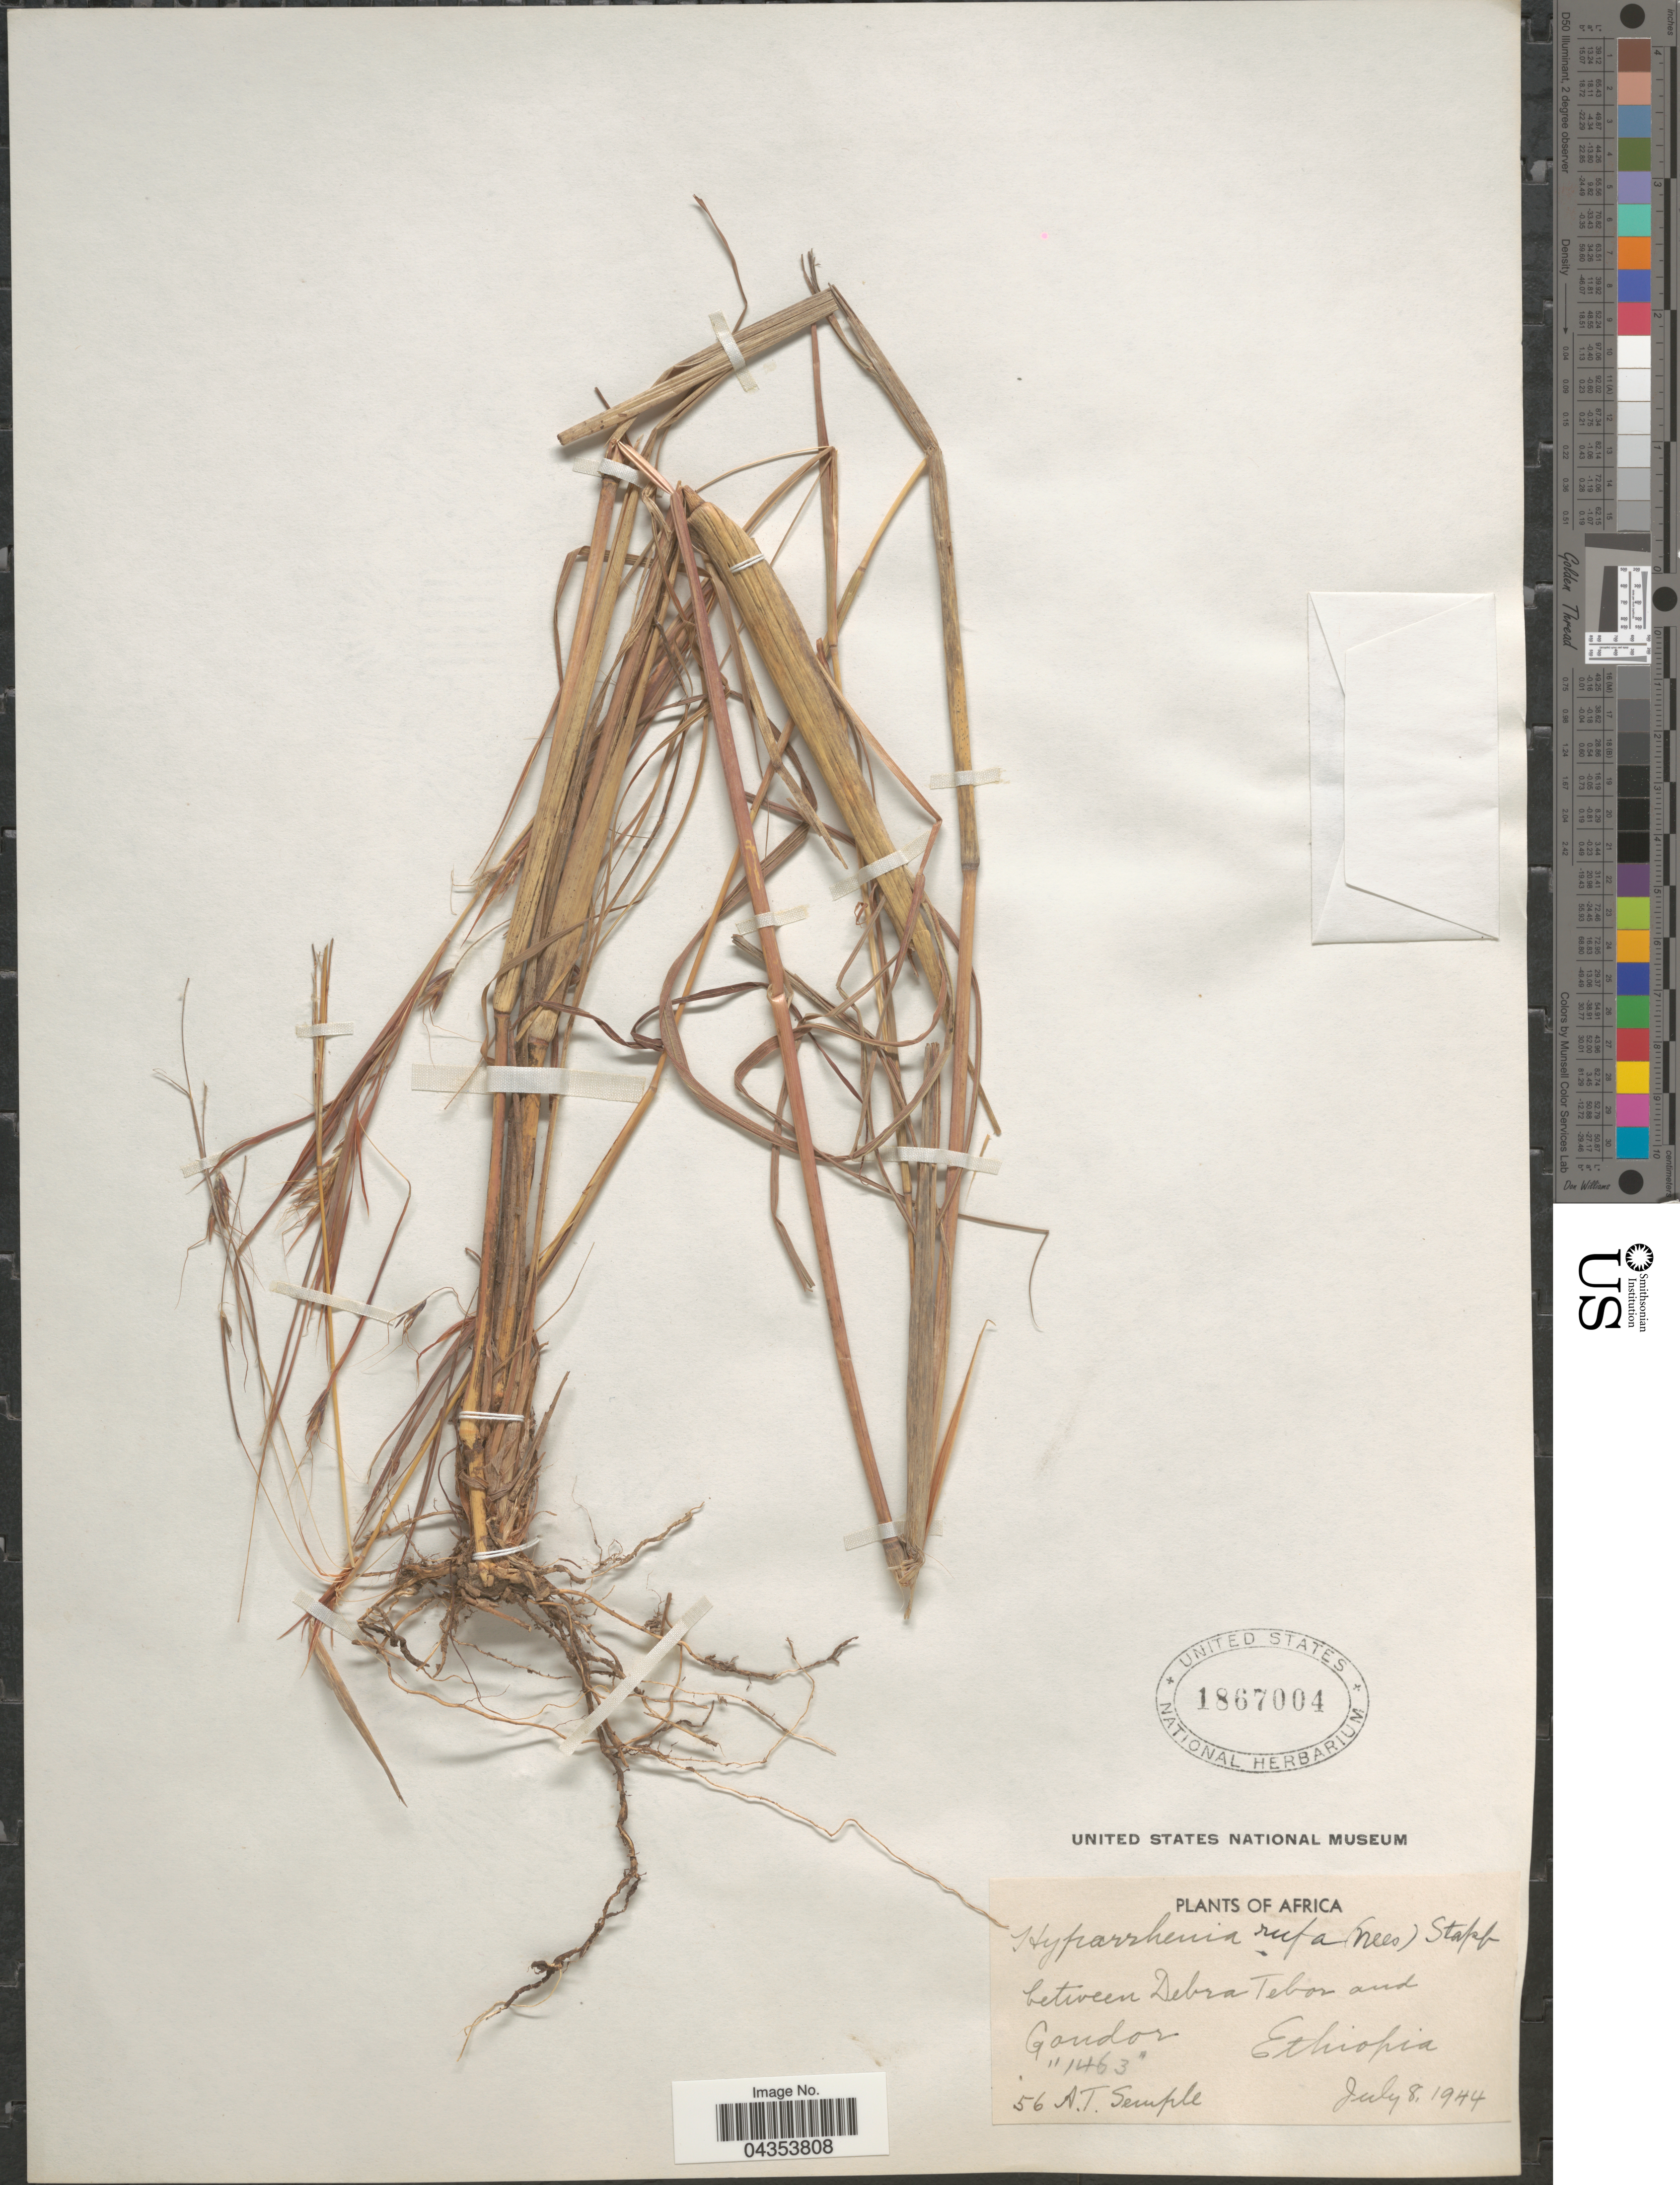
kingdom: Plantae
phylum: Tracheophyta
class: Liliopsida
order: Poales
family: Poaceae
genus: Hyparrhenia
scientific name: Hyparrhenia rufa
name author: (Nees) Stapf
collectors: A. Semple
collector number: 56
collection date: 1944-07-08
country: Ethiopia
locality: Between Debra Tebon and Gondor.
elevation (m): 446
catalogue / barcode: US 1867004